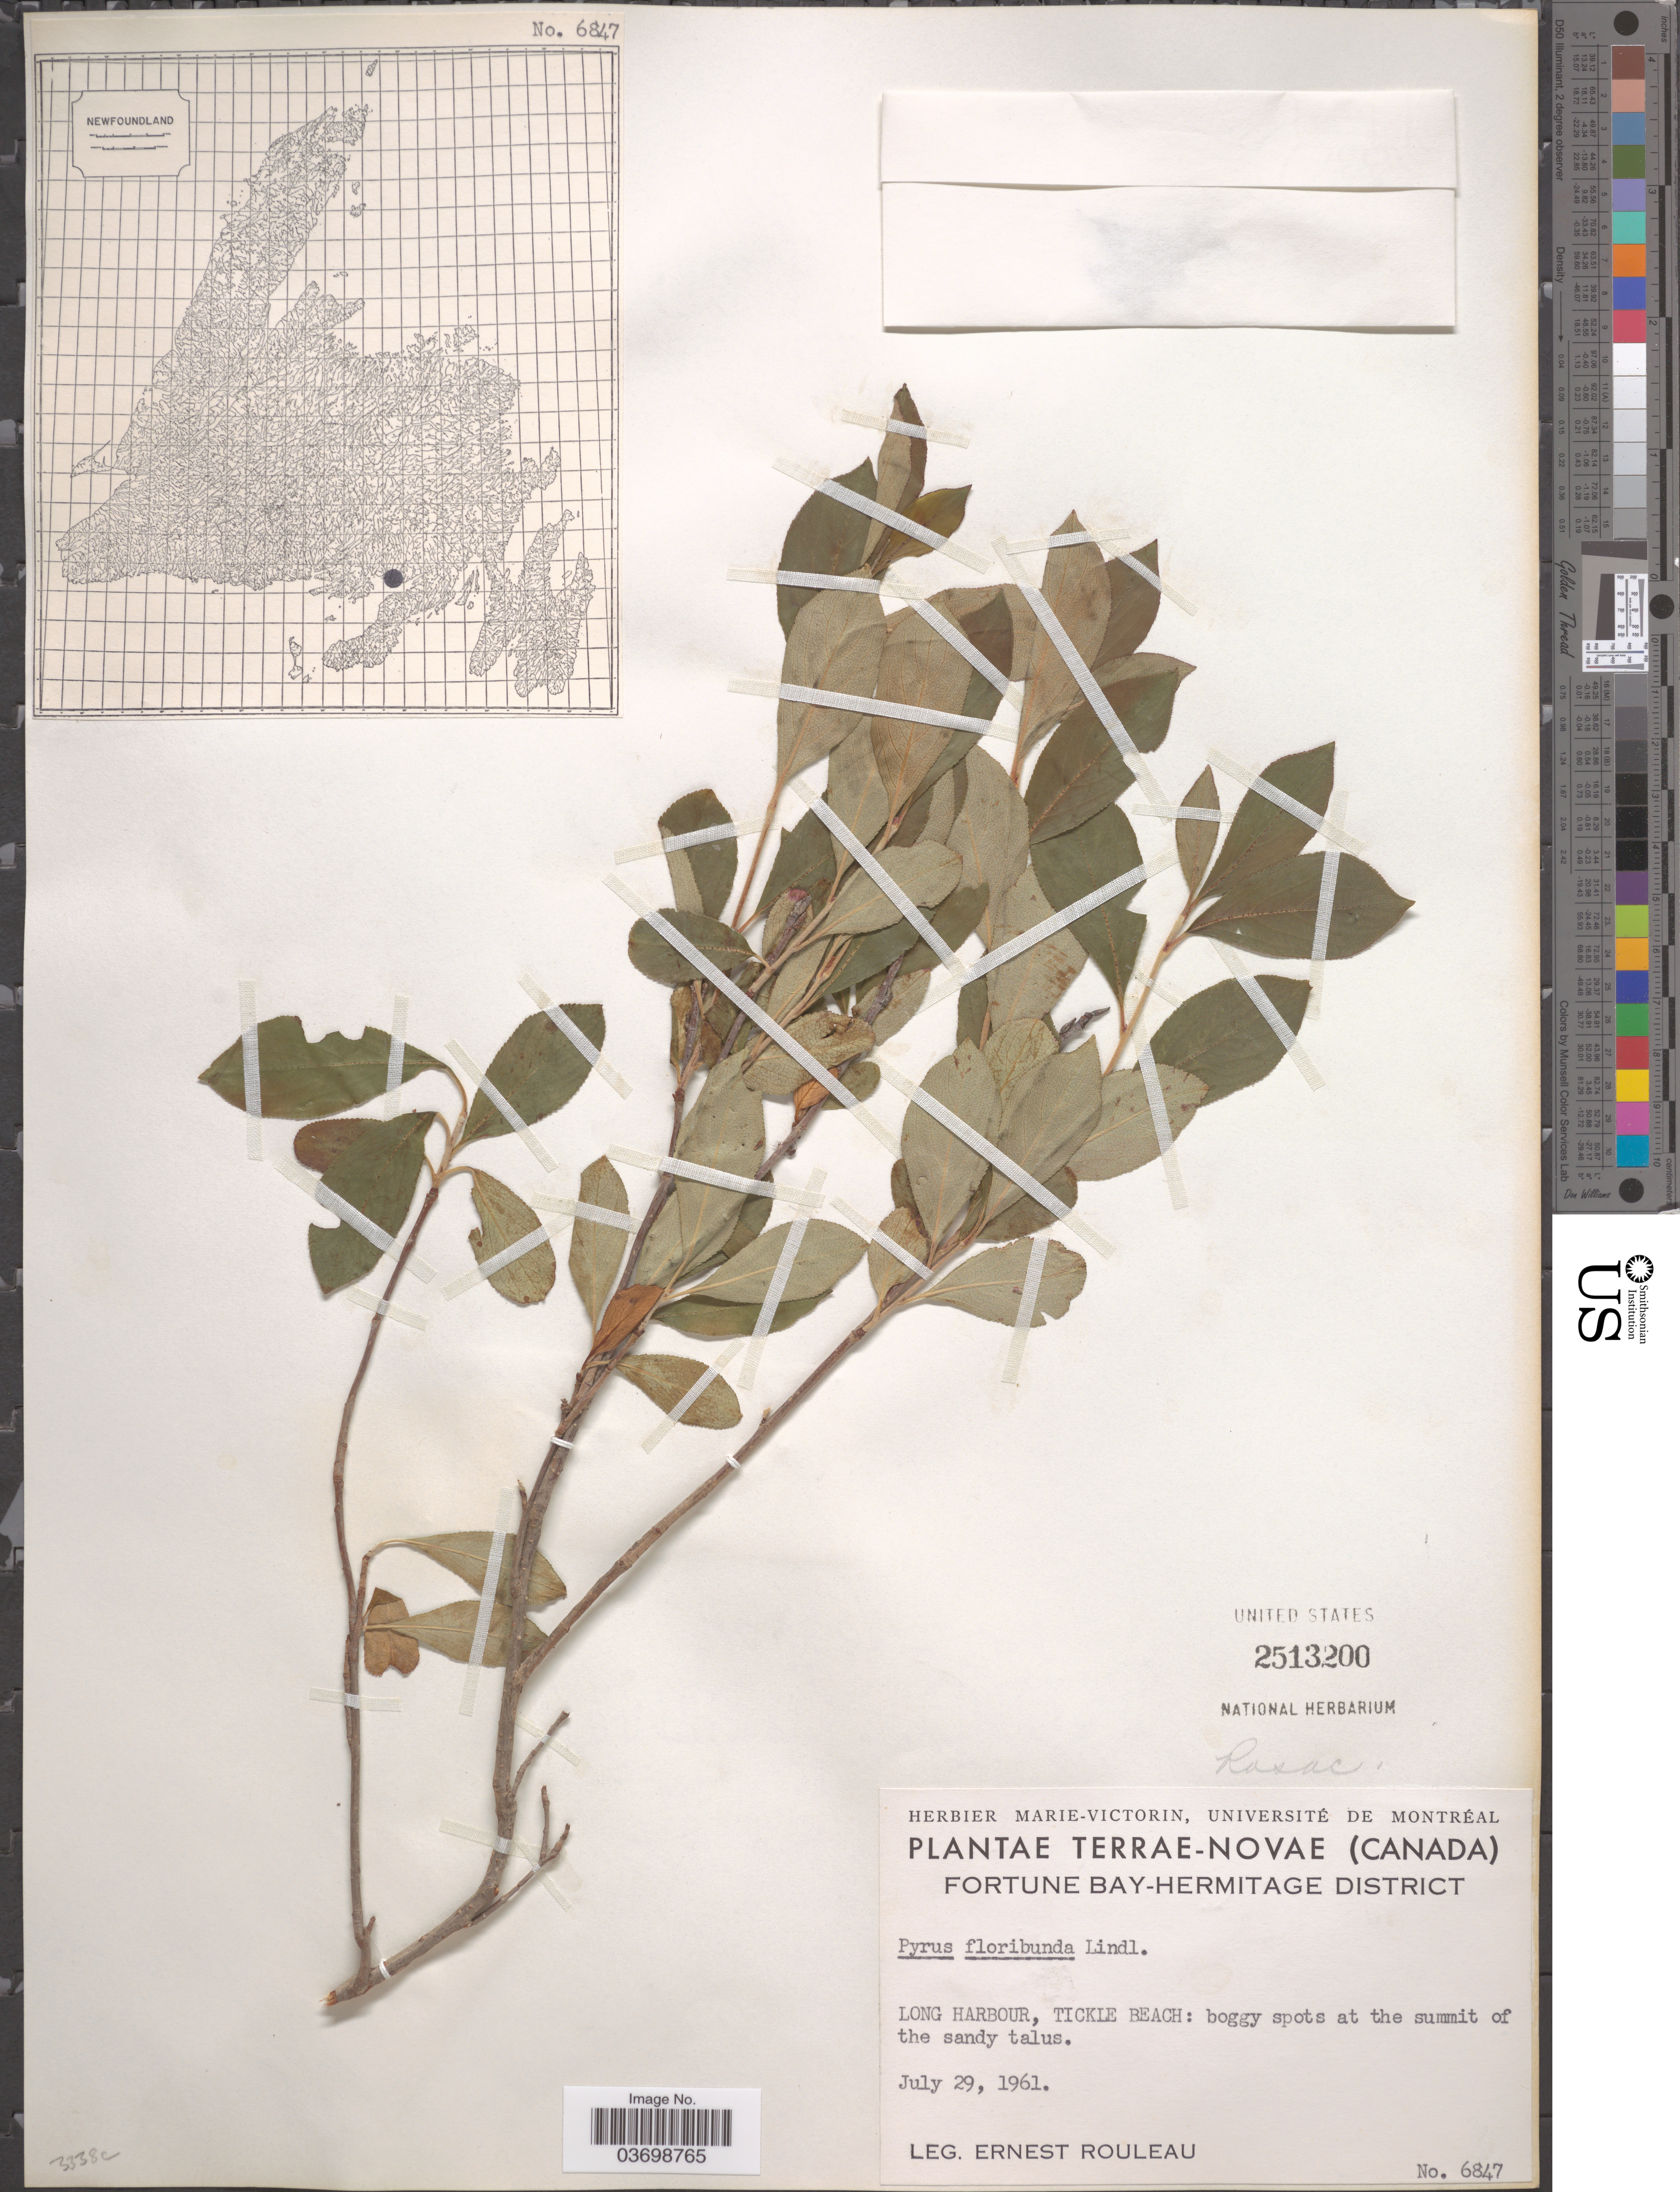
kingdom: Plantae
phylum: Tracheophyta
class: Magnoliopsida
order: Rosales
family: Rosaceae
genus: Aronia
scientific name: Aronia x prunifolia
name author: (Marshall) Rehder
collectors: E. Rouleau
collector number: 6847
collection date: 1961-07-29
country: Canada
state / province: Newfoundland and Labrador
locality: Terrae-Novae. Fortune Bay-Hermitage District. Long Harbour, Tickle Beach.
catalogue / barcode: US 2513200